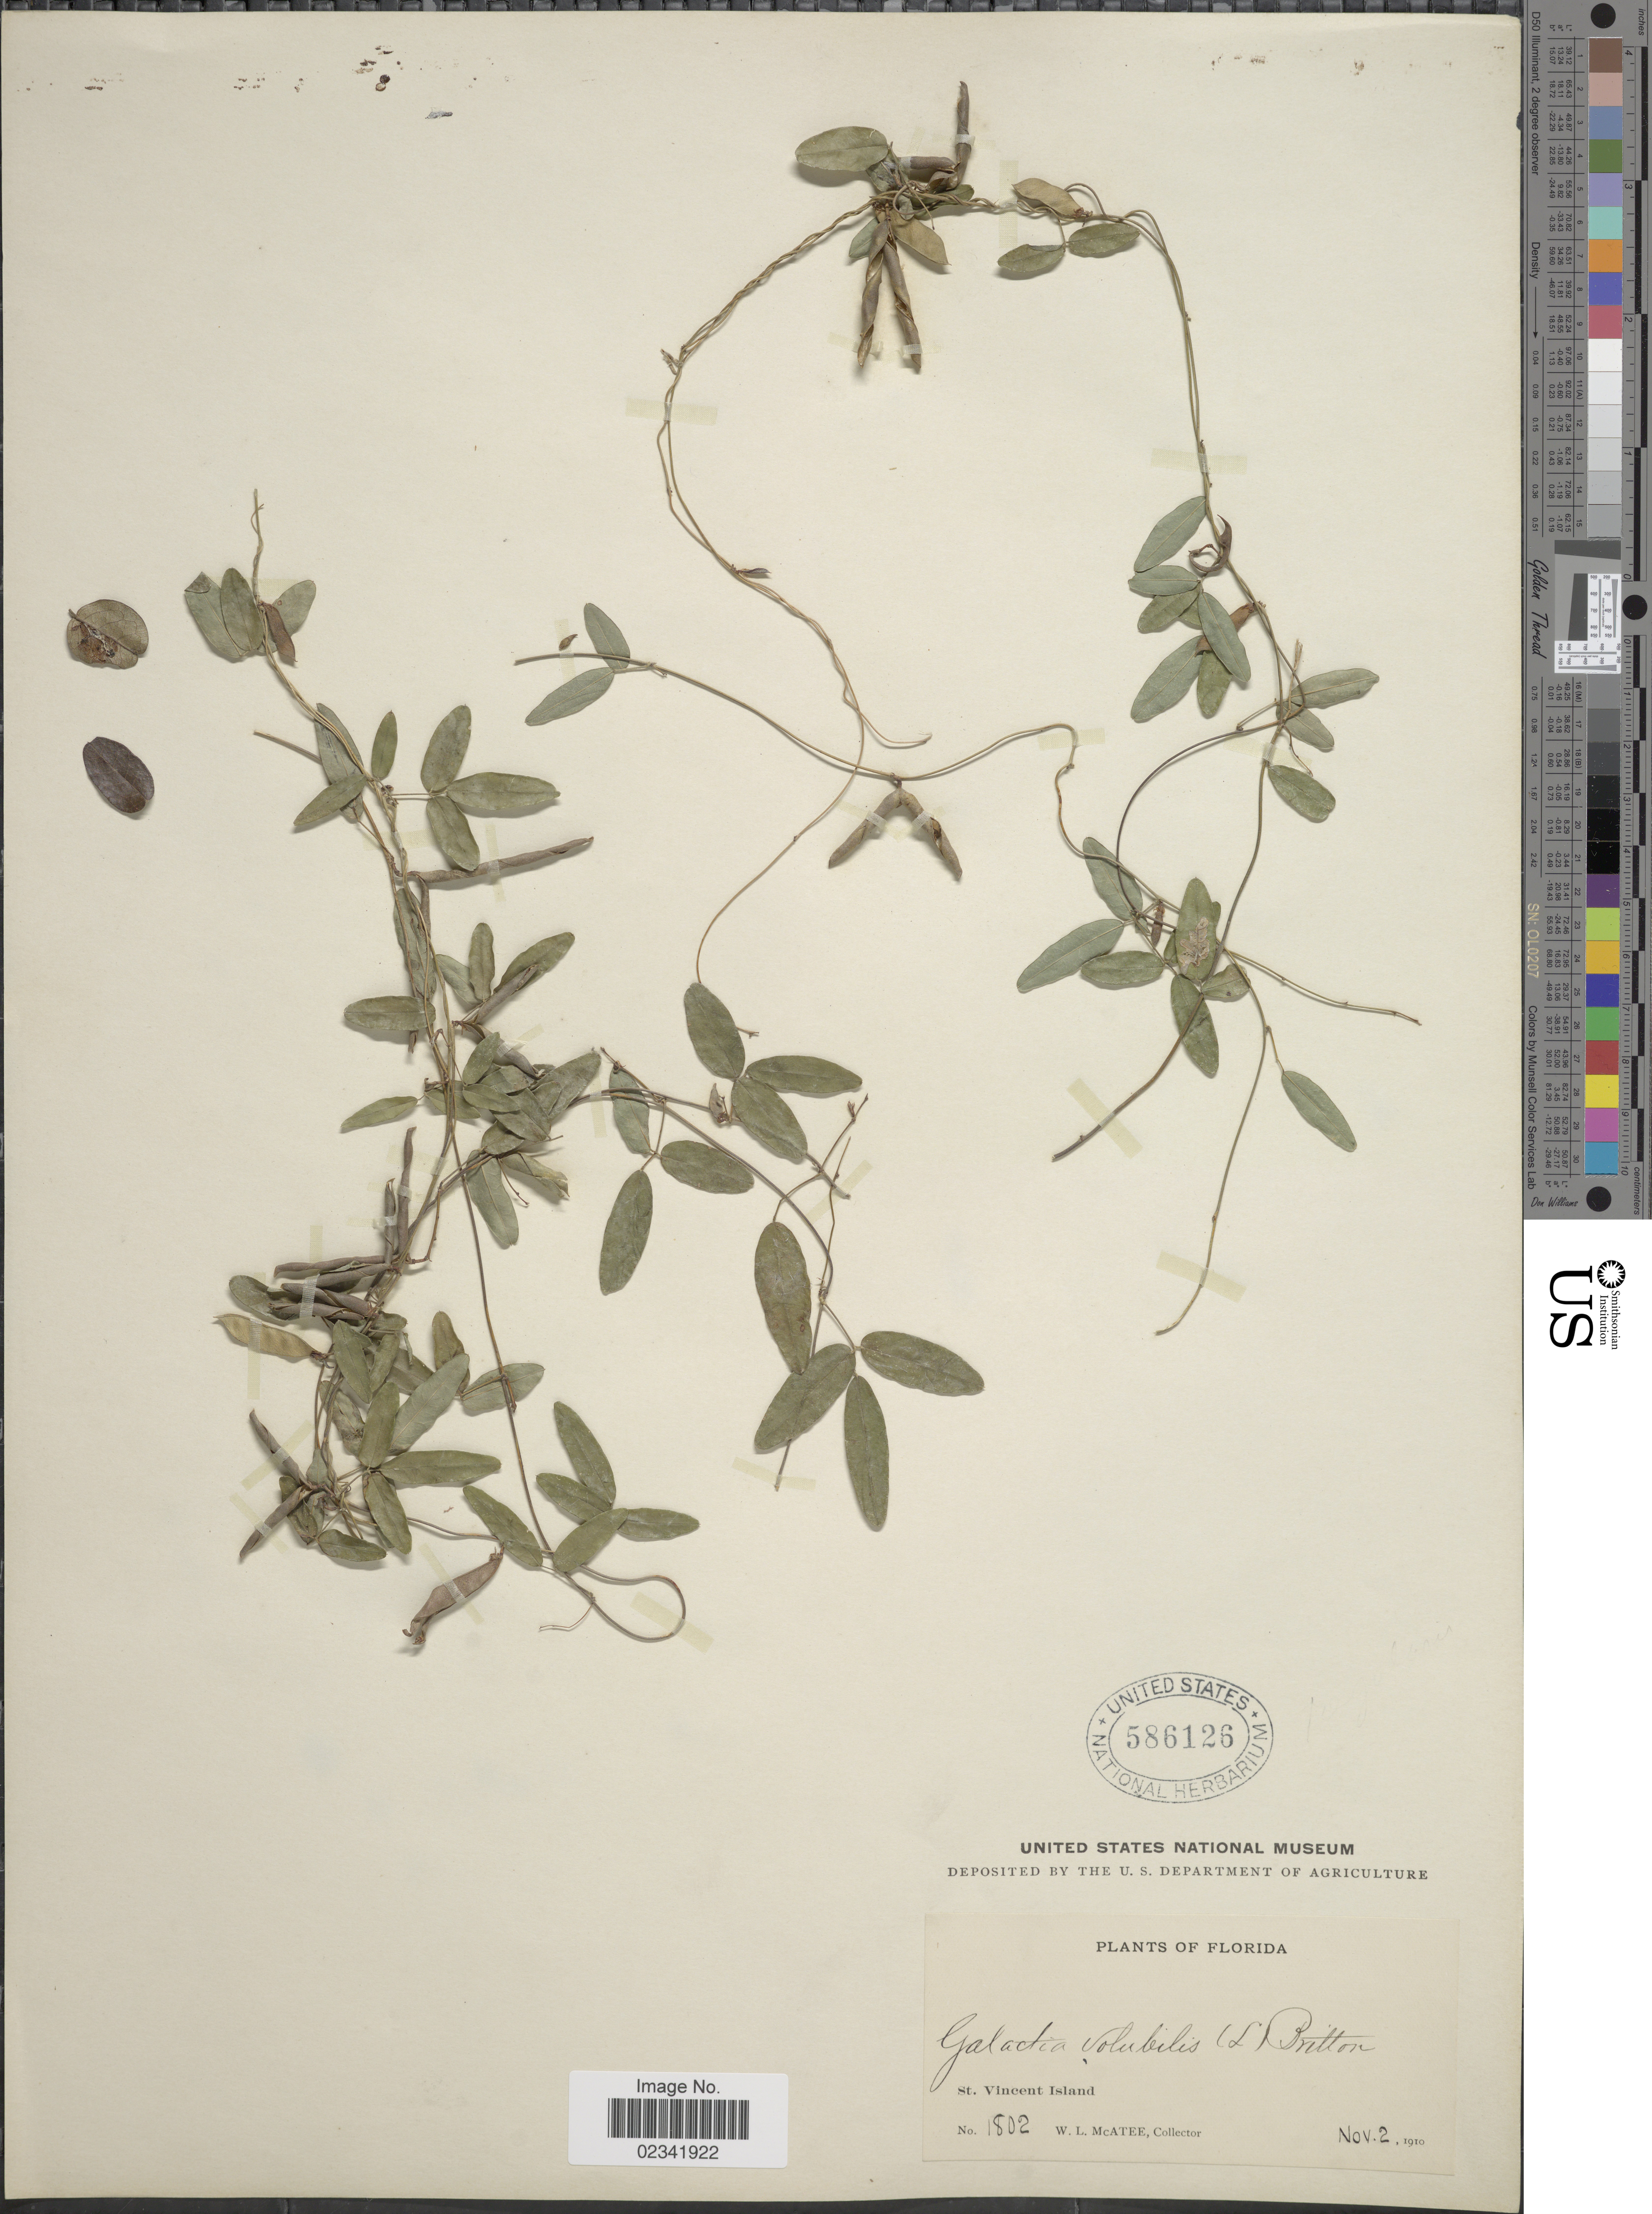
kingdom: Plantae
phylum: Tracheophyta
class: Magnoliopsida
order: Fabales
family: Fabaceae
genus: Galactia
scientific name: Galactia volubilis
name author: (L.) Britton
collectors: W. McAtee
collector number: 1802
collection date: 1910-11-02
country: United States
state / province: Florida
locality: St. Vincent Island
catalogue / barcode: US 586126